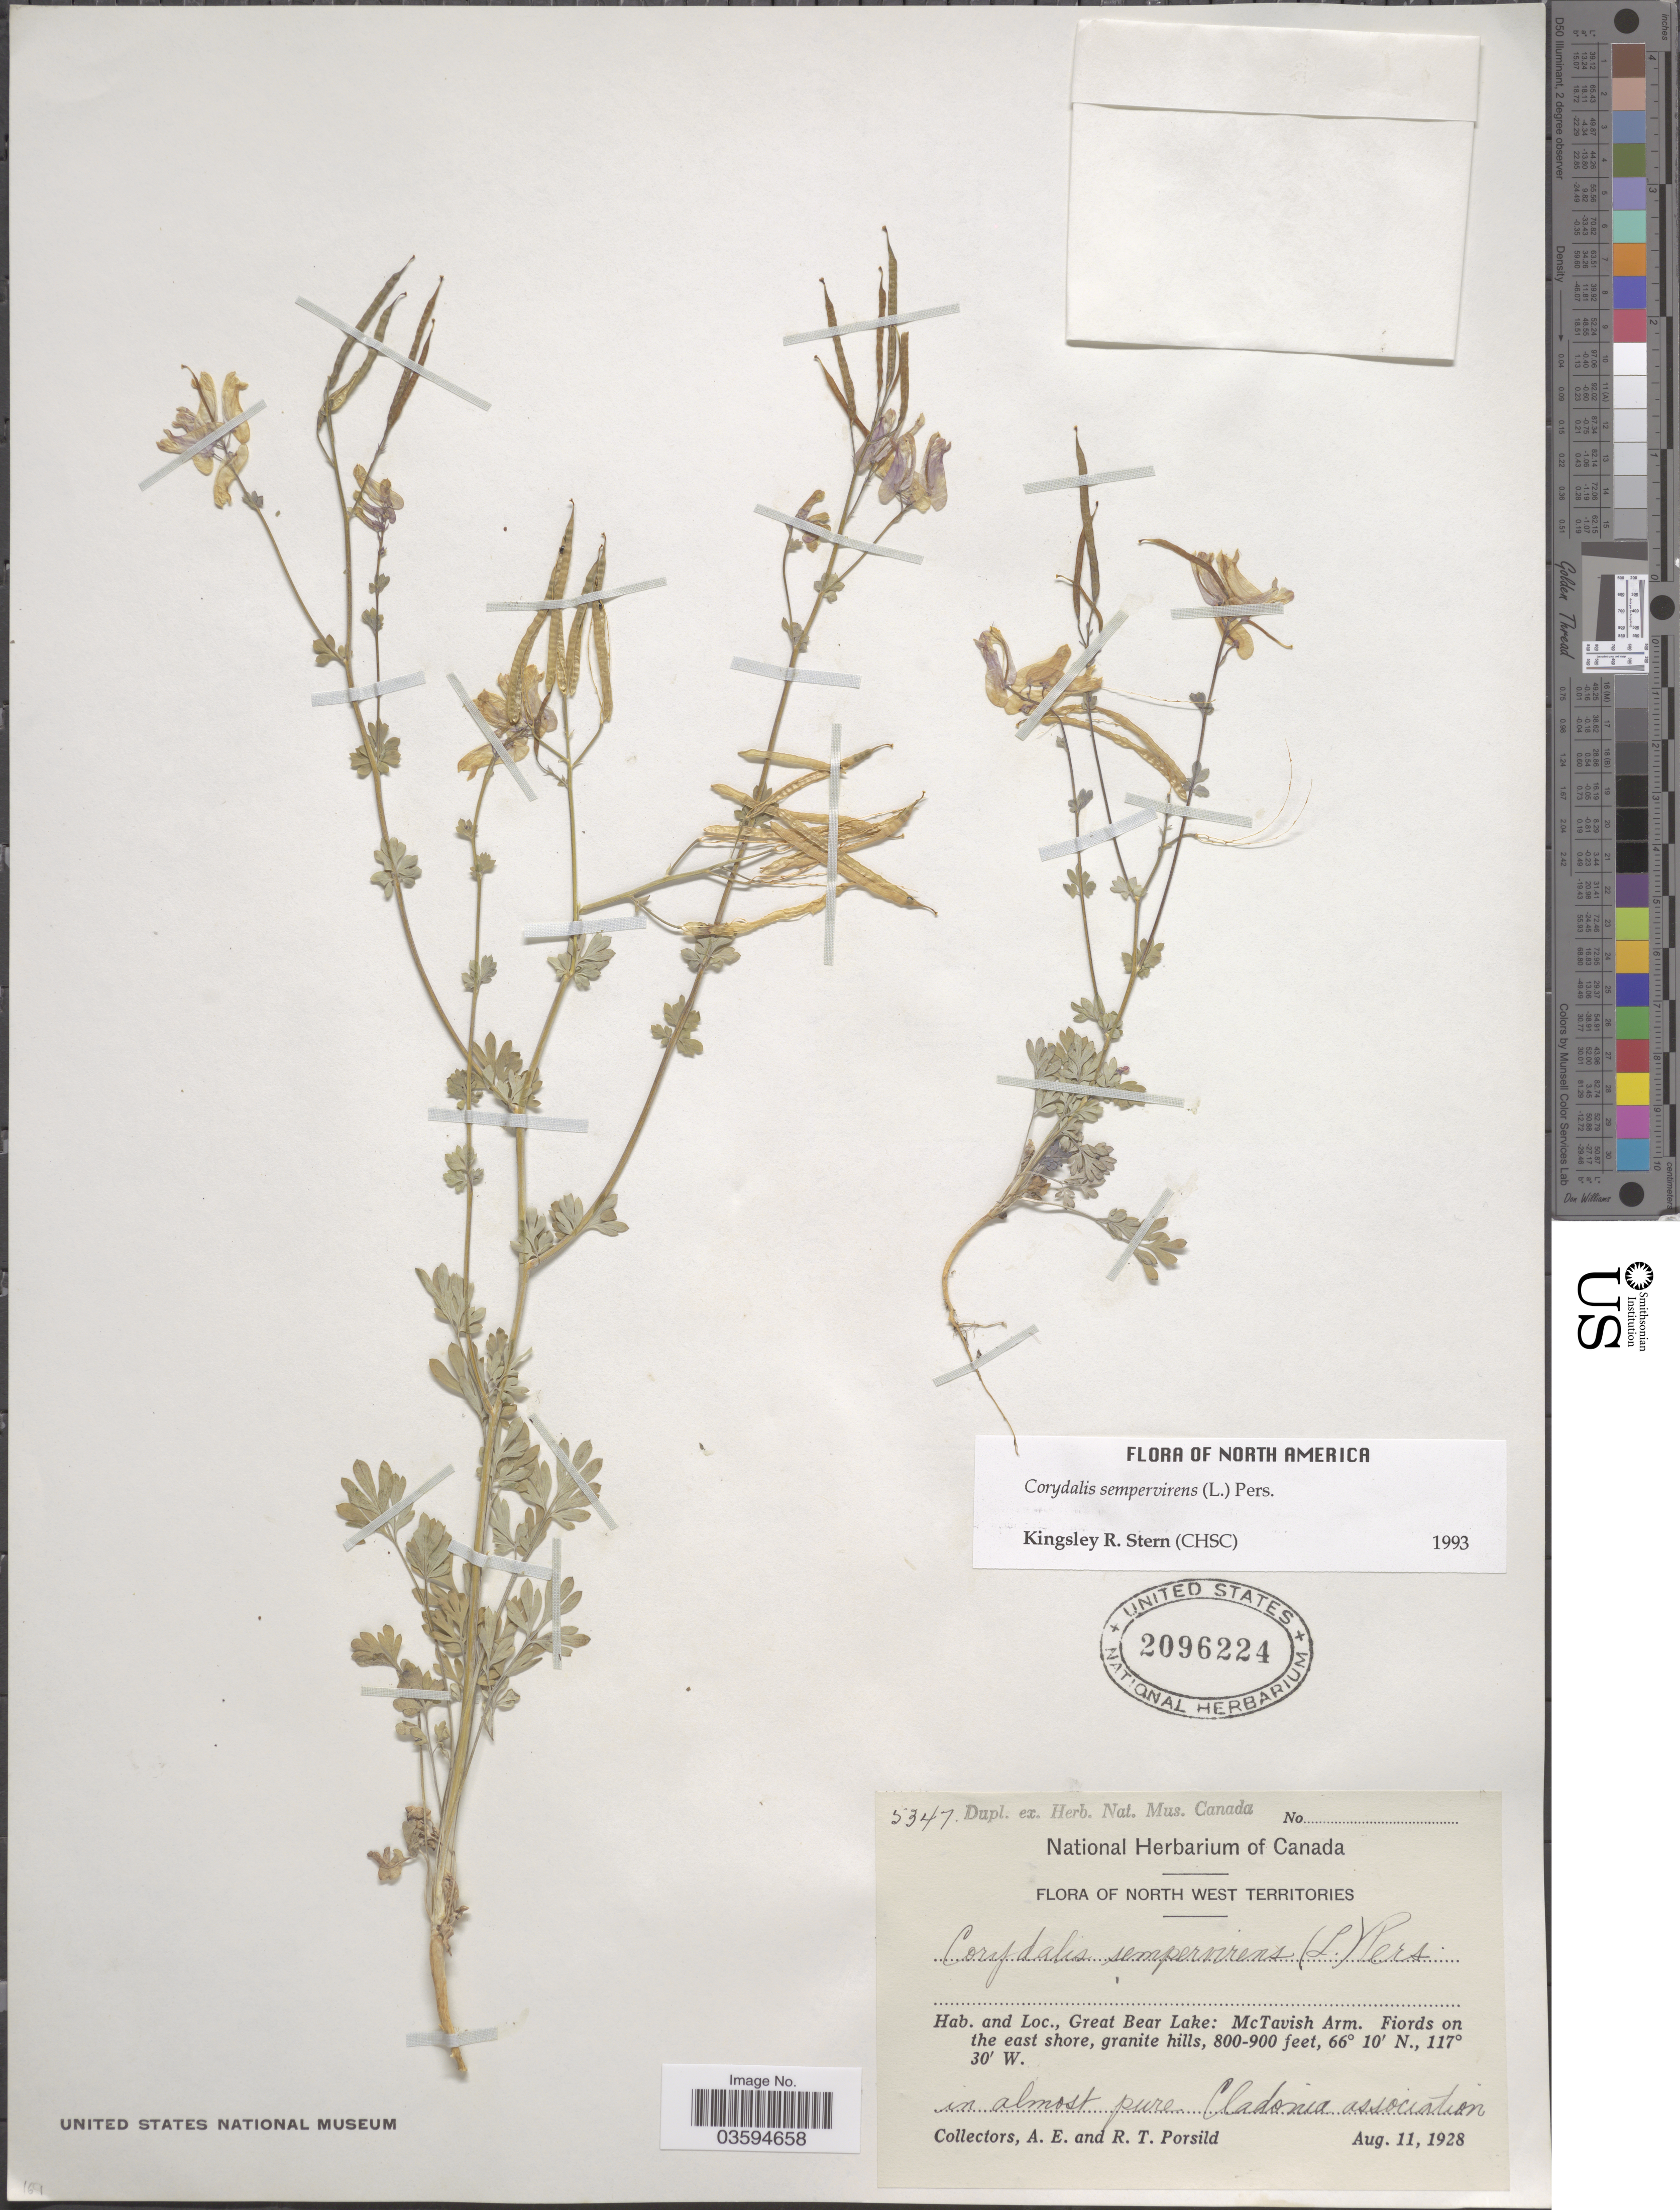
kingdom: Plantae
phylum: Tracheophyta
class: Magnoliopsida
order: Ranunculales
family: Papaveraceae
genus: Capnoides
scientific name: Capnoides sempervirens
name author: (L.) Borkh.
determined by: Strong, M. T., (US), Smithsonian Institution - National Museum of Natural History (UNITED STATES)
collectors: A. E. Porsild & R. T. Porsild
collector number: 5347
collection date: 1928-08-11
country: Canada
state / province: Northwest Territories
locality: Great Bear Lake: McTavish Arm. Fiords on the east shore, granite hills.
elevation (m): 244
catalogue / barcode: US 2096224